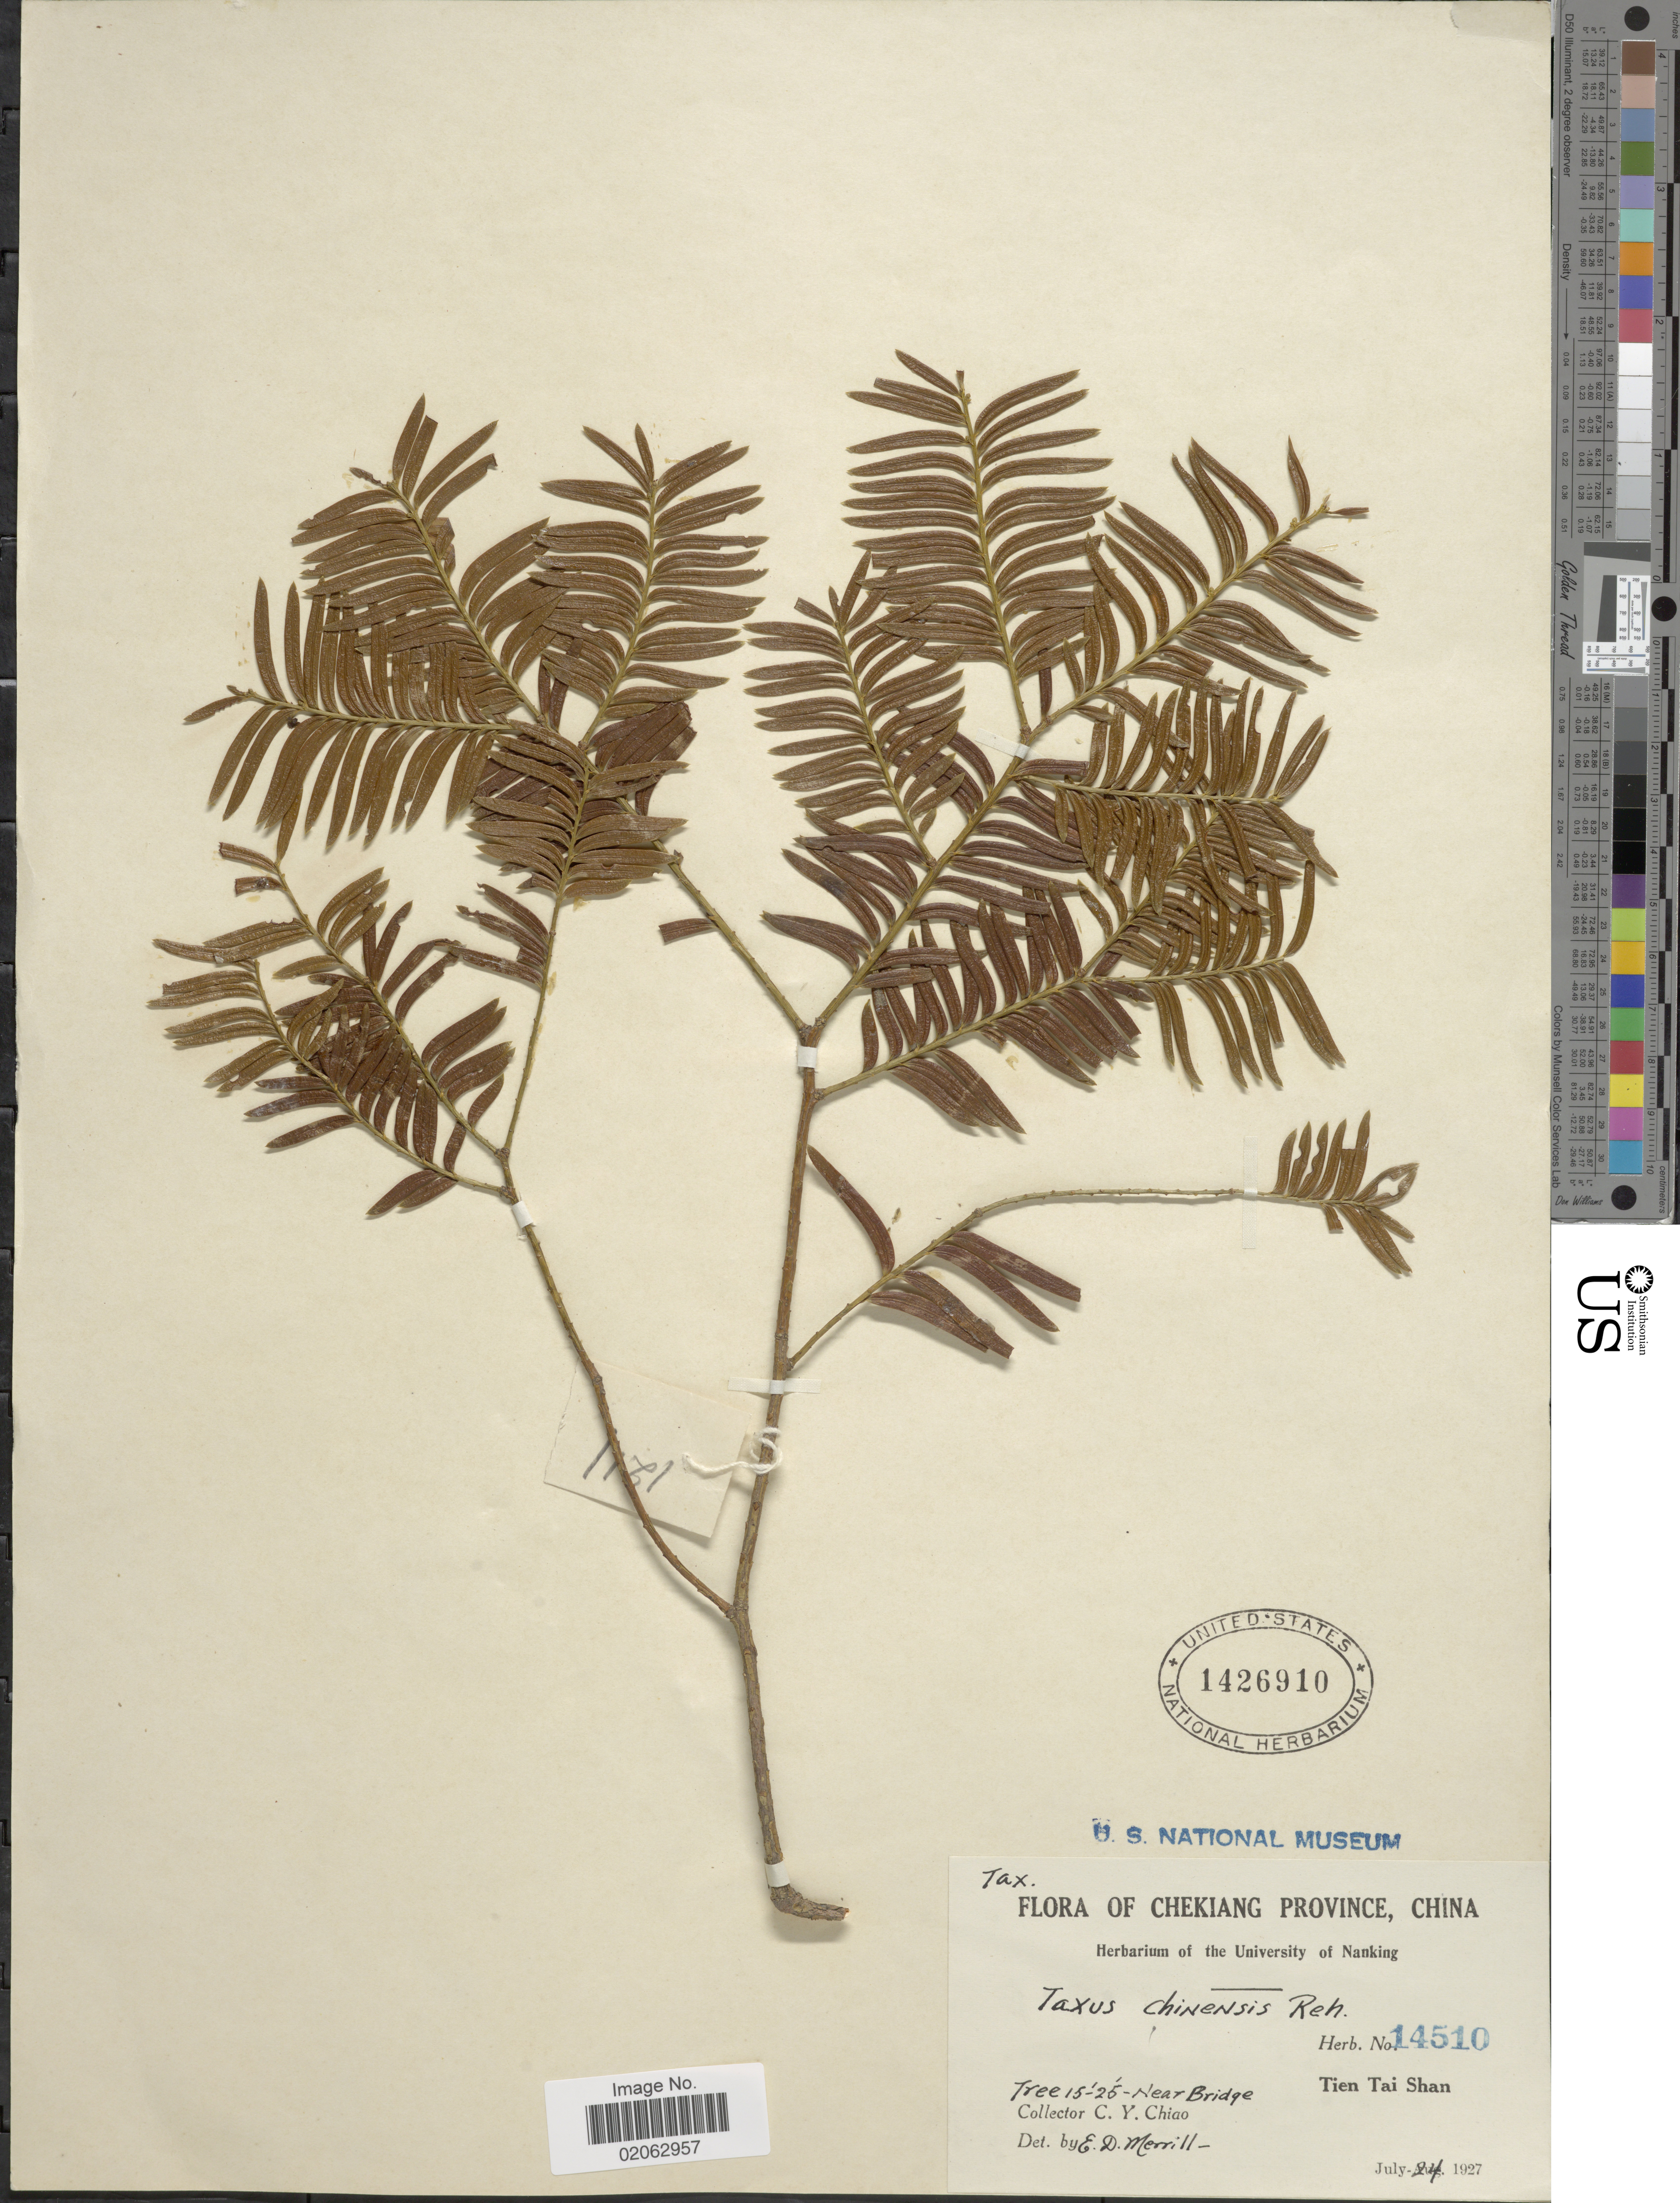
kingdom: Plantae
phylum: Tracheophyta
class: Pinopsida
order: Pinales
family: Taxaceae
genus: Taxus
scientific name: Taxus celebica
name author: (Warb.) H.L. Li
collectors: C. Y. Chiao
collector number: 14510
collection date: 1927-07-24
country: China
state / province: Zhejiang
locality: Chekiang Province, Tien Tai Shan, near Bridge.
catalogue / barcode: US 1426910